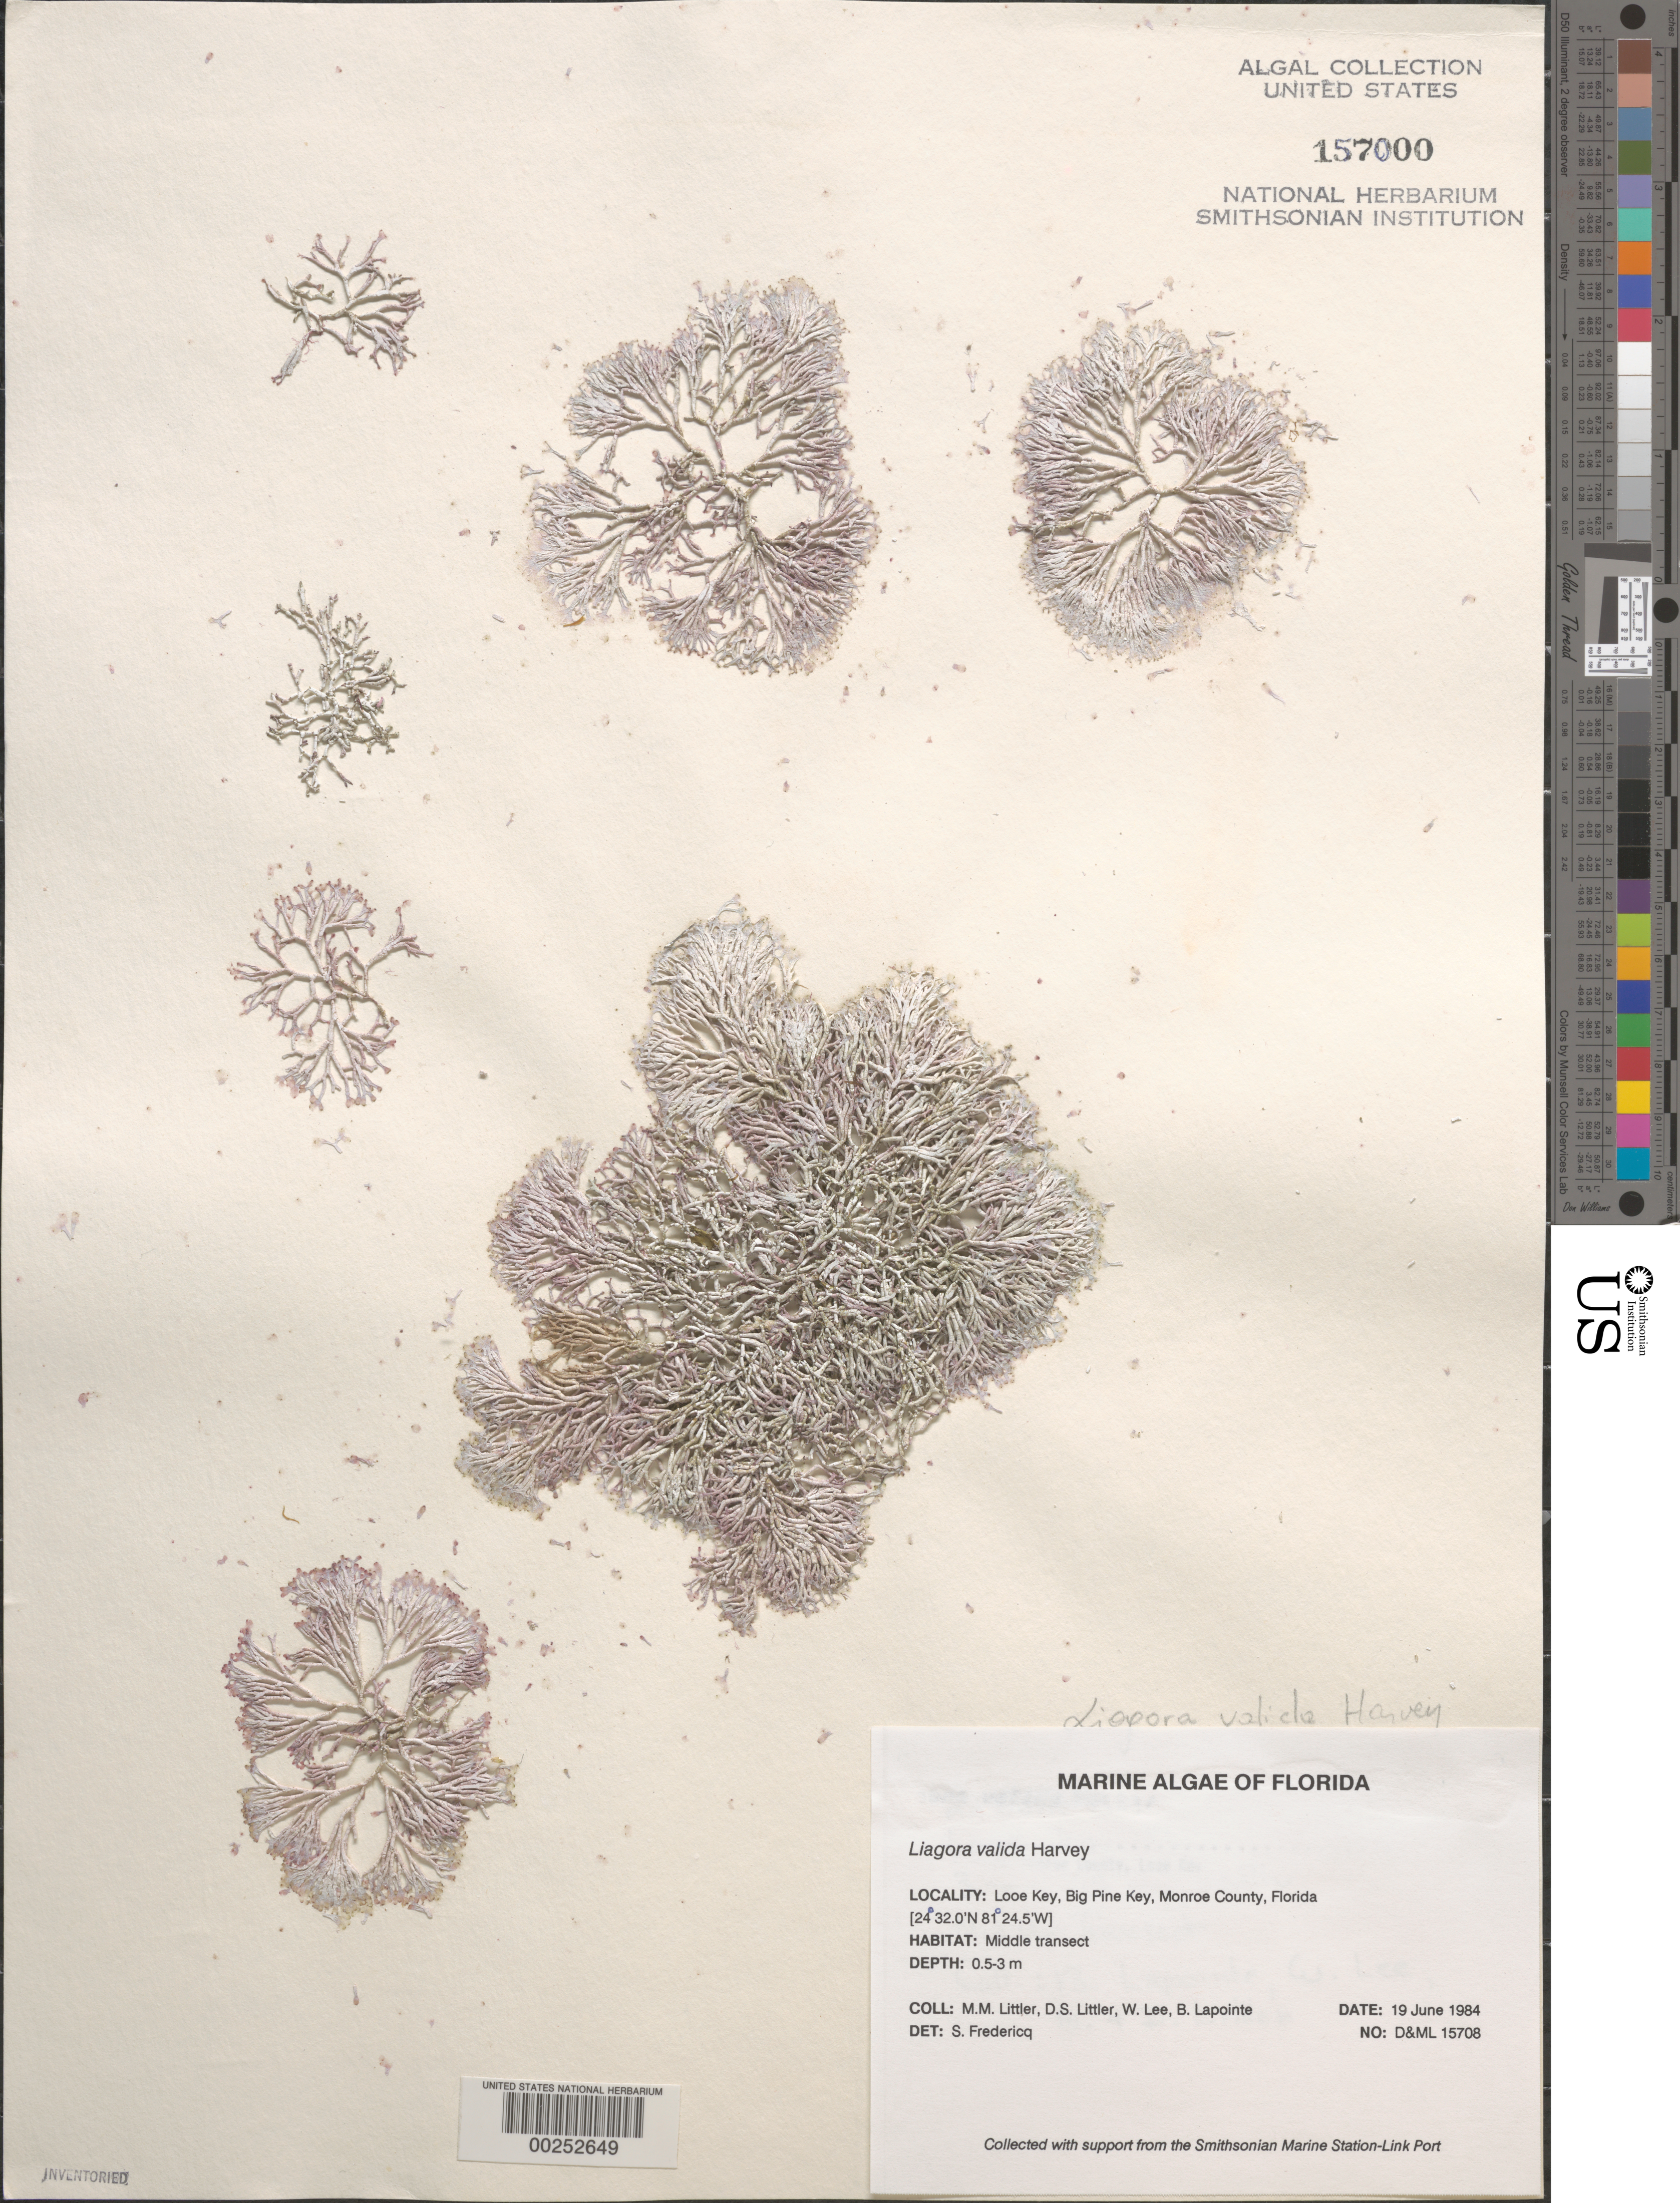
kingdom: Plantae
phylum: Rhodophyta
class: Florideophyceae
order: Nemaliales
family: Liagoraceae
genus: Titanophycus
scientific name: Titanophycus validus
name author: (Harv.) Huisman et al.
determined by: Algae name updating Project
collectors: M. M. Littler, D. S. Littler, W. Lee & B. Lapointe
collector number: D&ML 15708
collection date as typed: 19 Jun 1984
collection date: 1984-06-19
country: United States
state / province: Florida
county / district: Monroe County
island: Looe Key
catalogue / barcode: US 157000